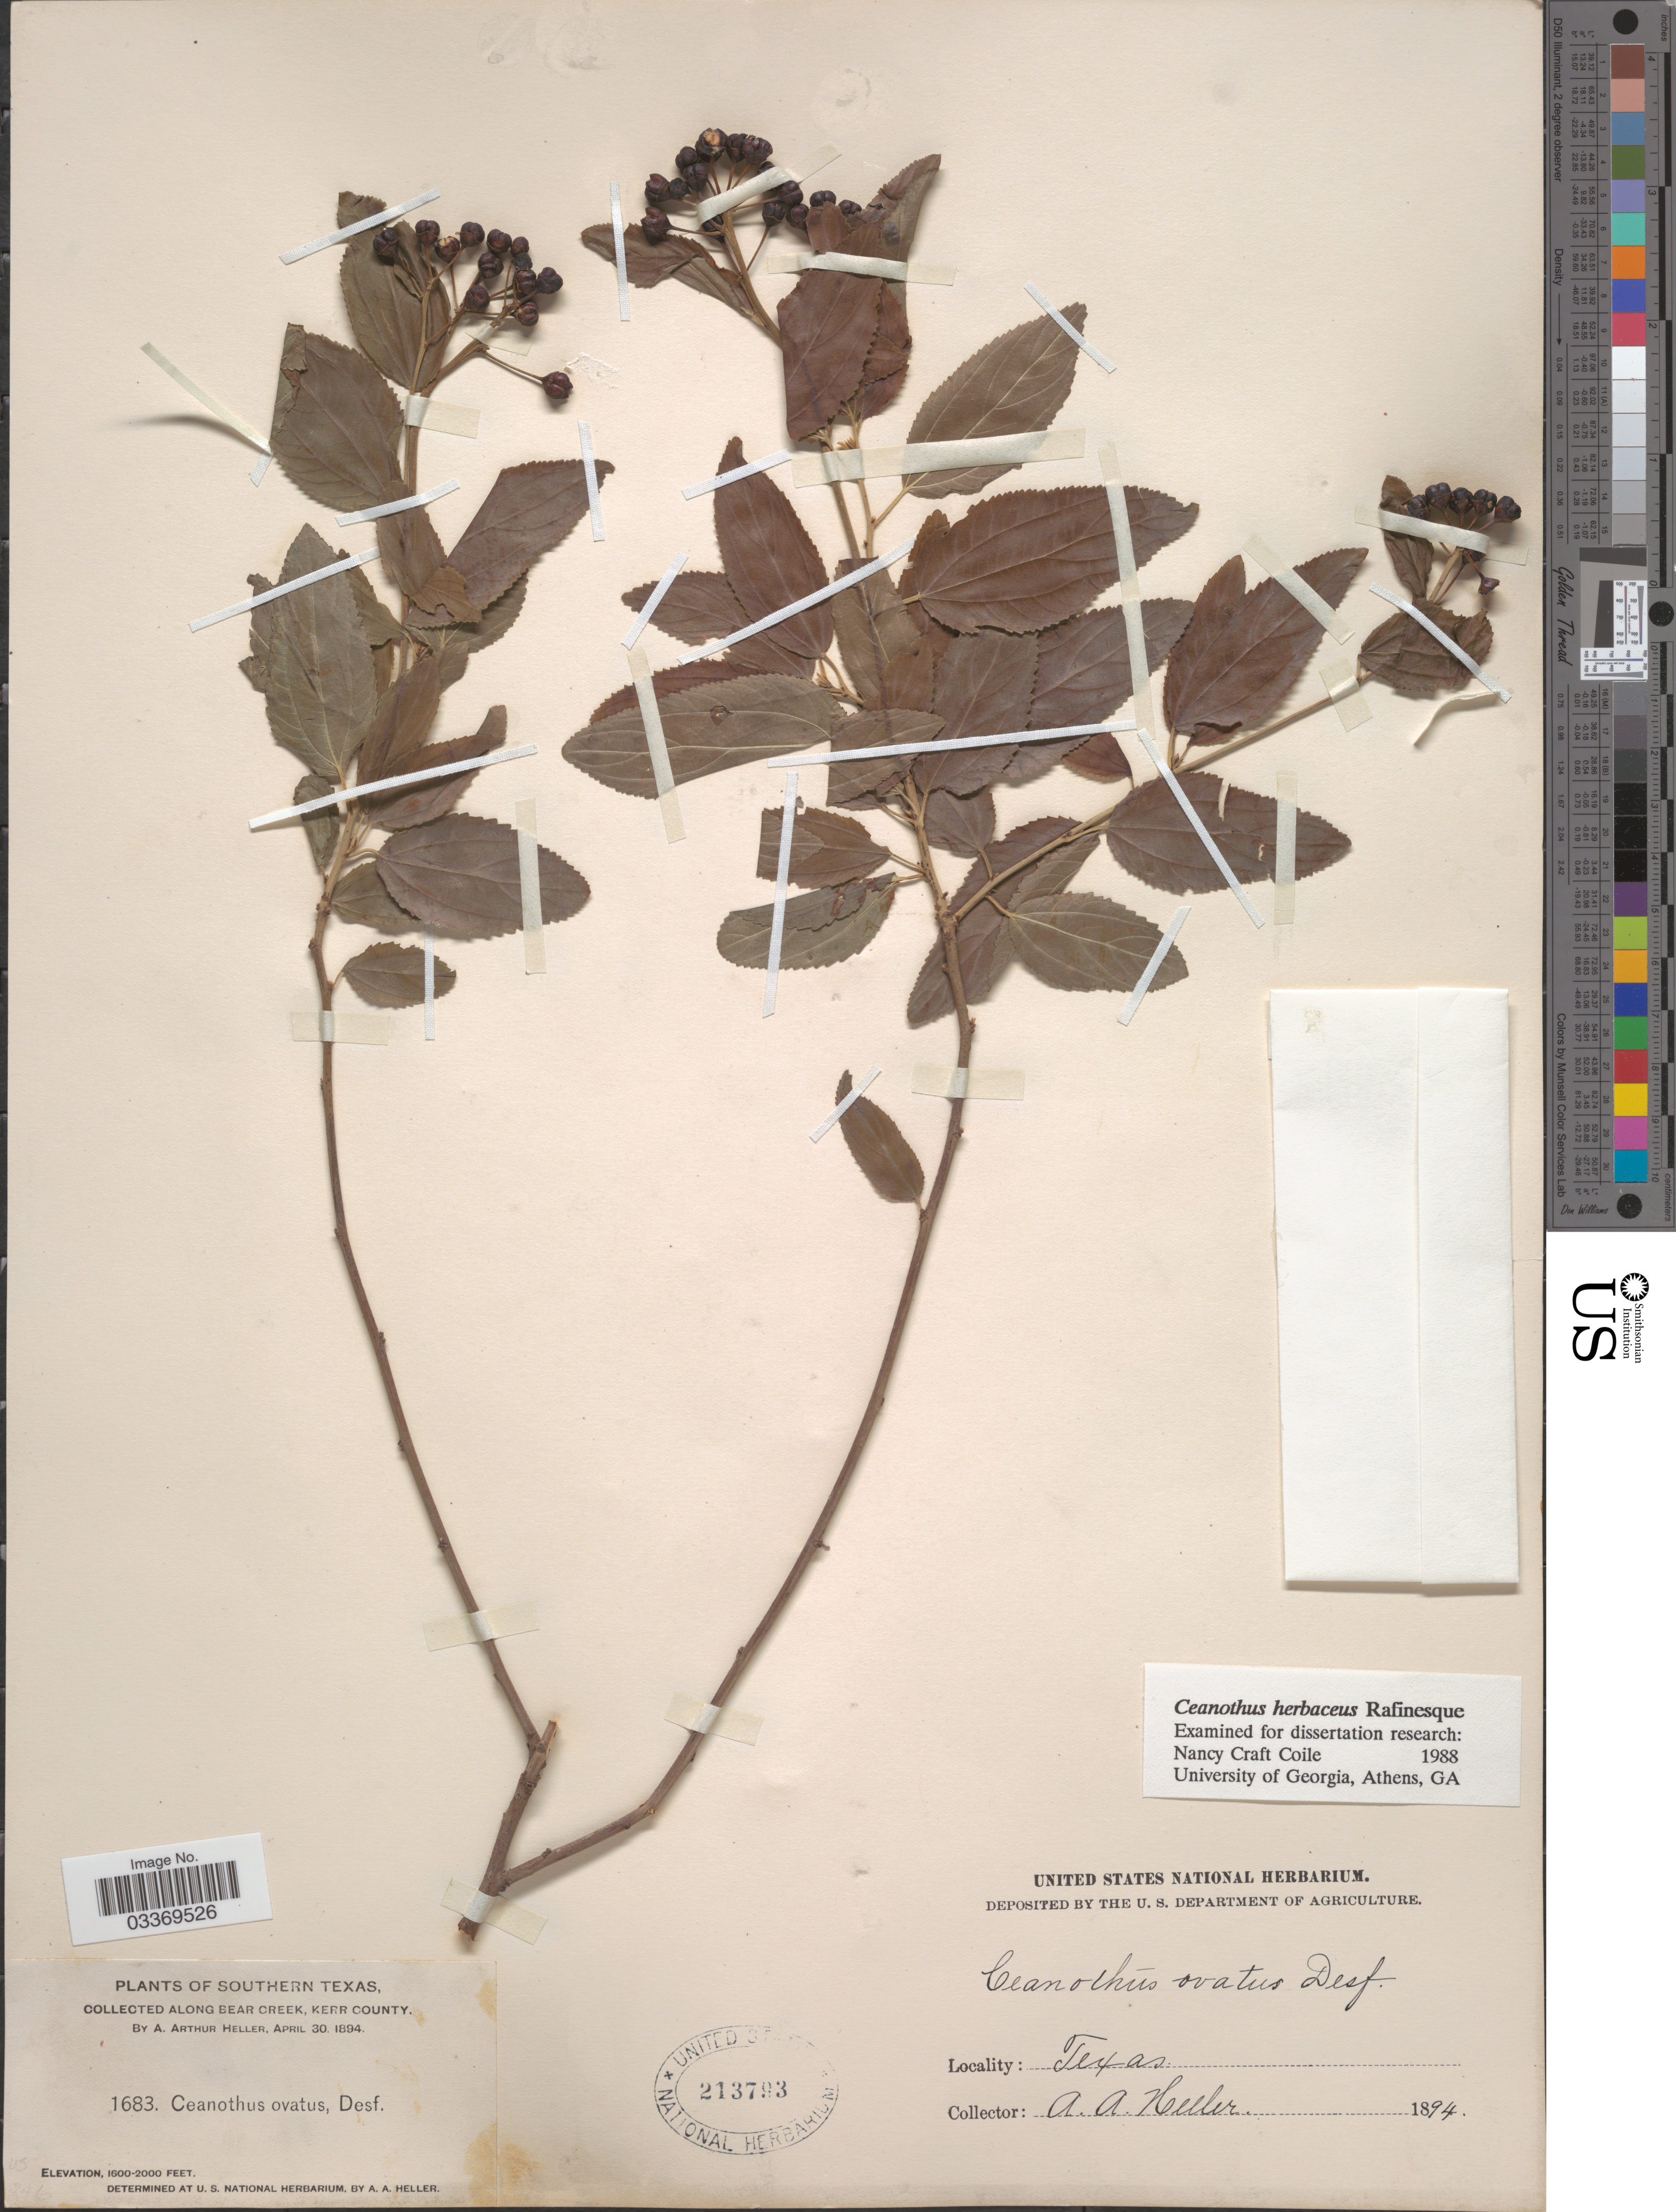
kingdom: Plantae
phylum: Tracheophyta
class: Magnoliopsida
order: Rosales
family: Rhamnaceae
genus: Ceanothus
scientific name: Ceanothus ovatus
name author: Desf.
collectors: A. A. Heller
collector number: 1683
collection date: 1894-04-30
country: United States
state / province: Texas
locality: Southern Texas. Along Bear Creek, Kerr County.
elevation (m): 488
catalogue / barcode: US 213793